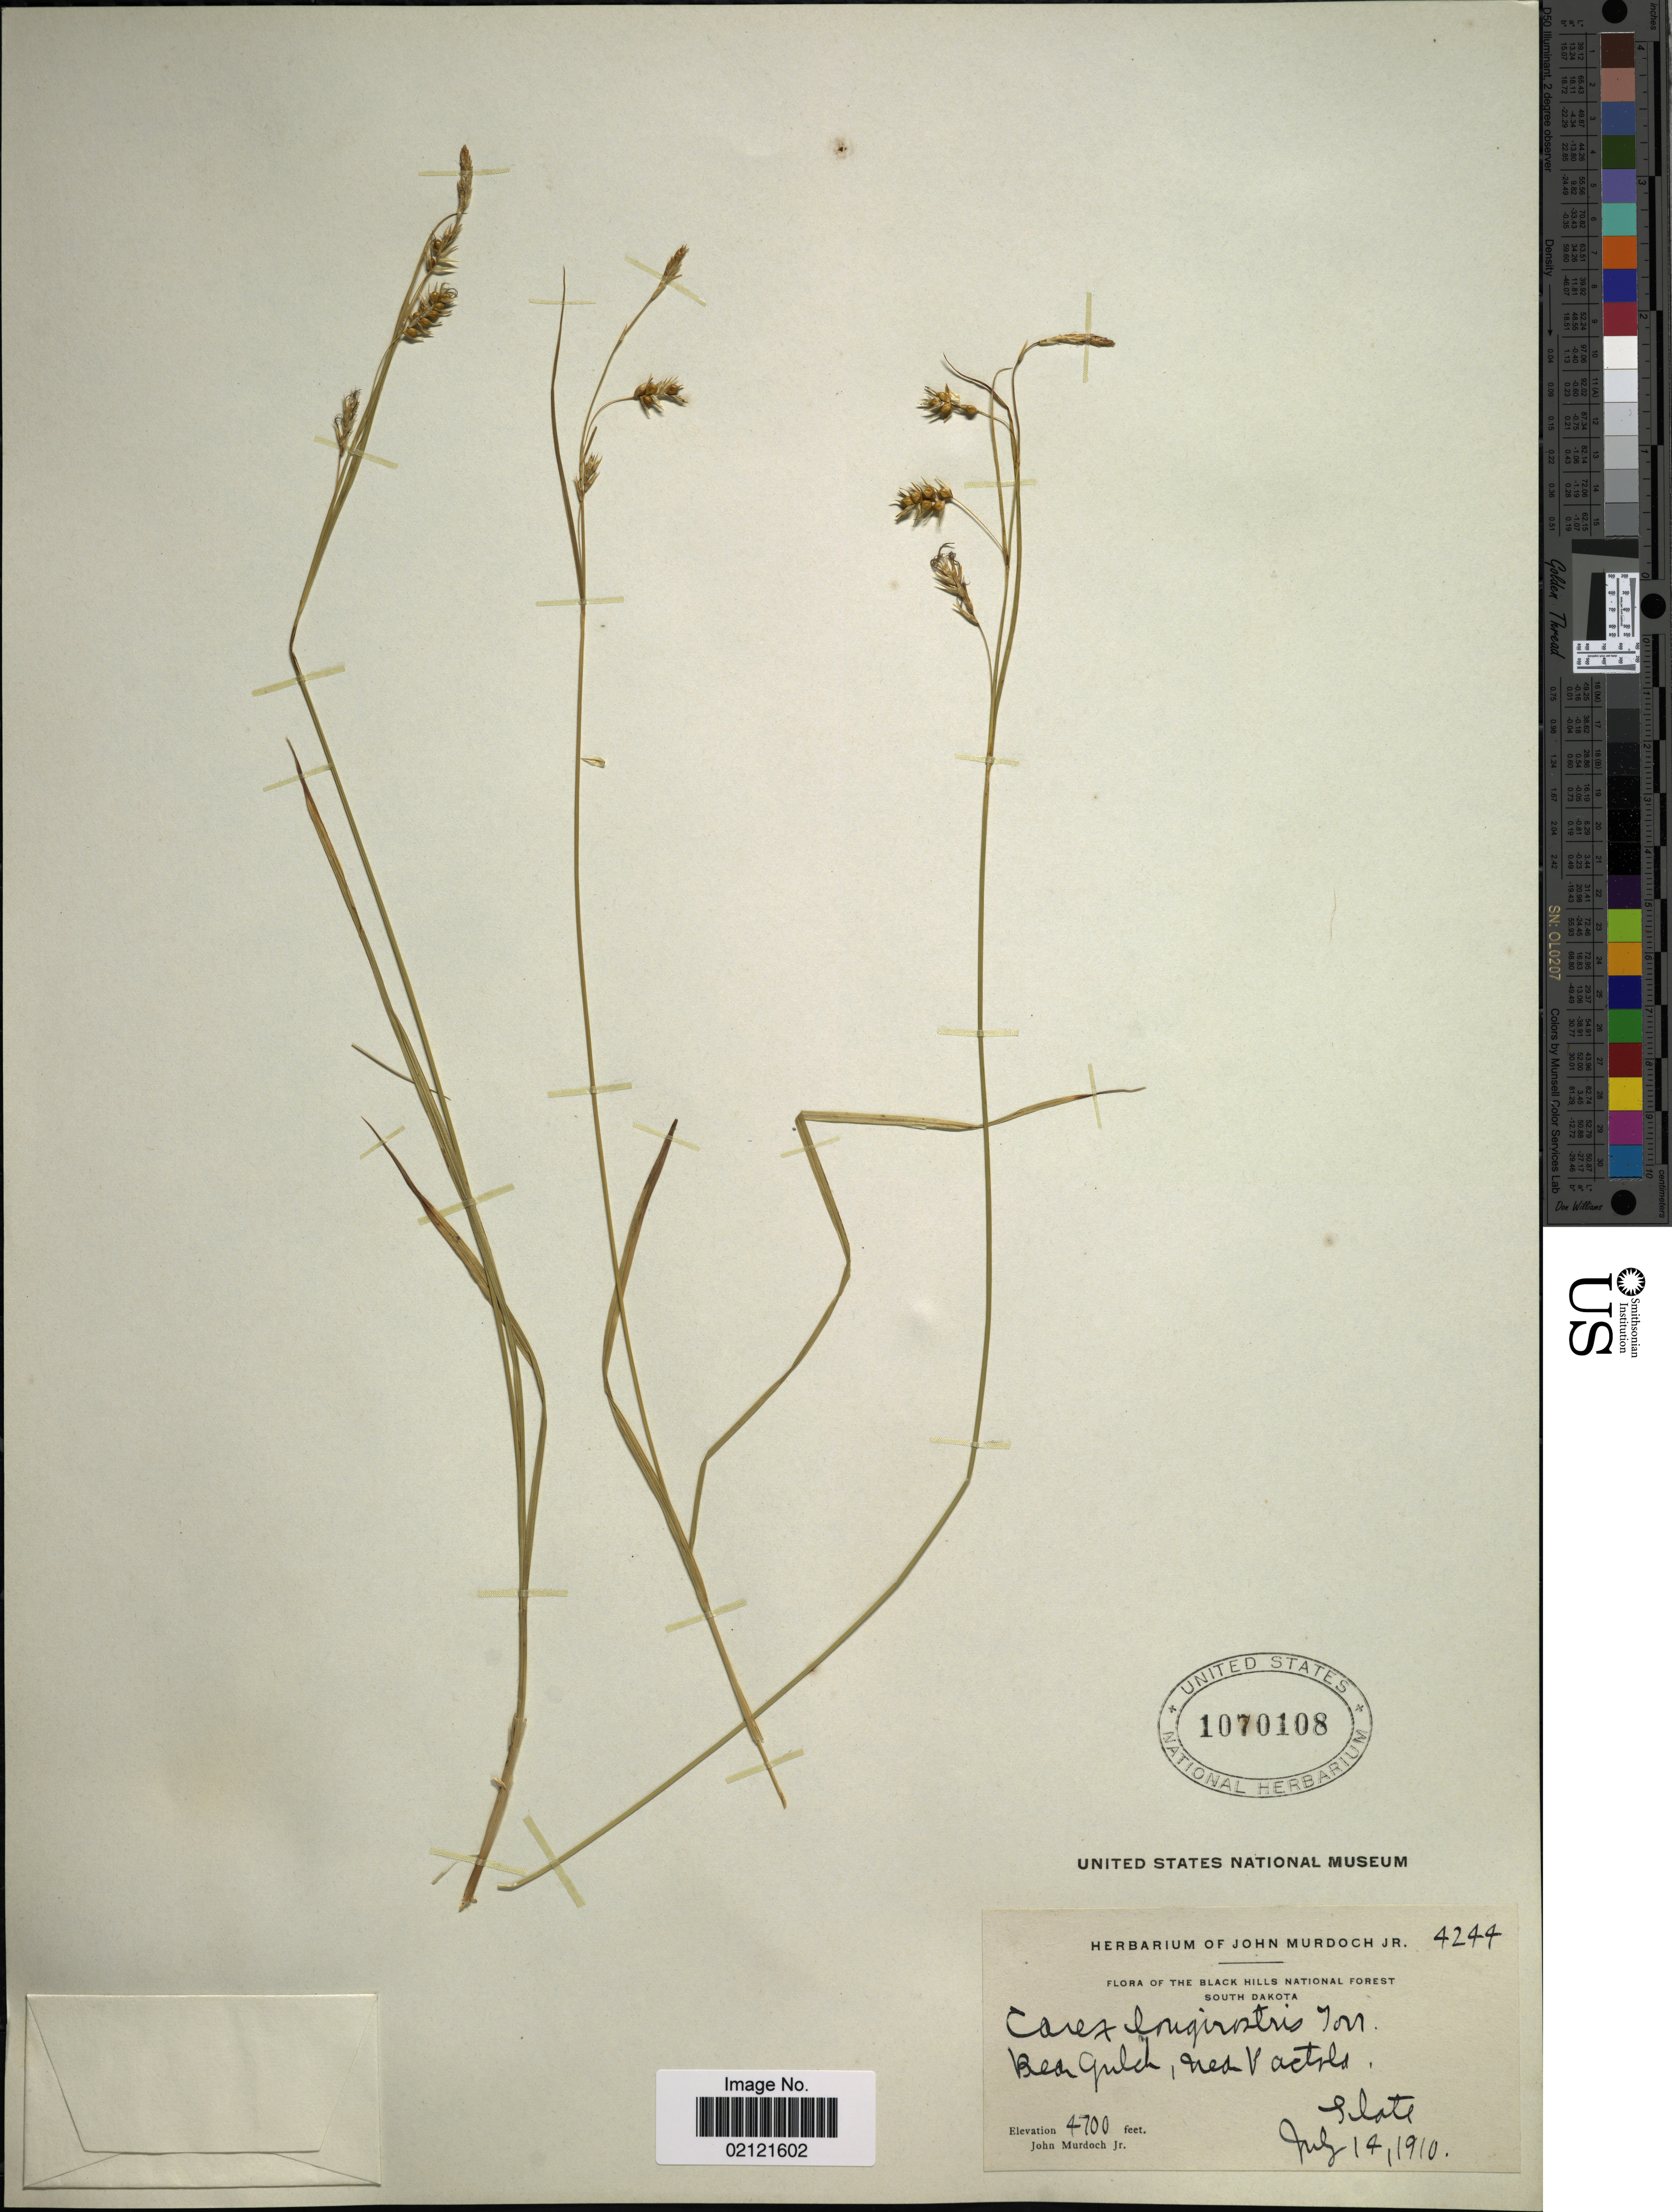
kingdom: Plantae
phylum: Tracheophyta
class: Liliopsida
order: Poales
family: Cyperaceae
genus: Carex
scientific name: Carex sprengelii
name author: Dewey ex Spreng.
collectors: J. Murdoch Jr.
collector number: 4244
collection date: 1910-07-14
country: United States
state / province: South Dakota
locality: The Black Hills National Forest, Bear Gulch, Near Pactola.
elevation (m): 1433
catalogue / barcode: US 1070108